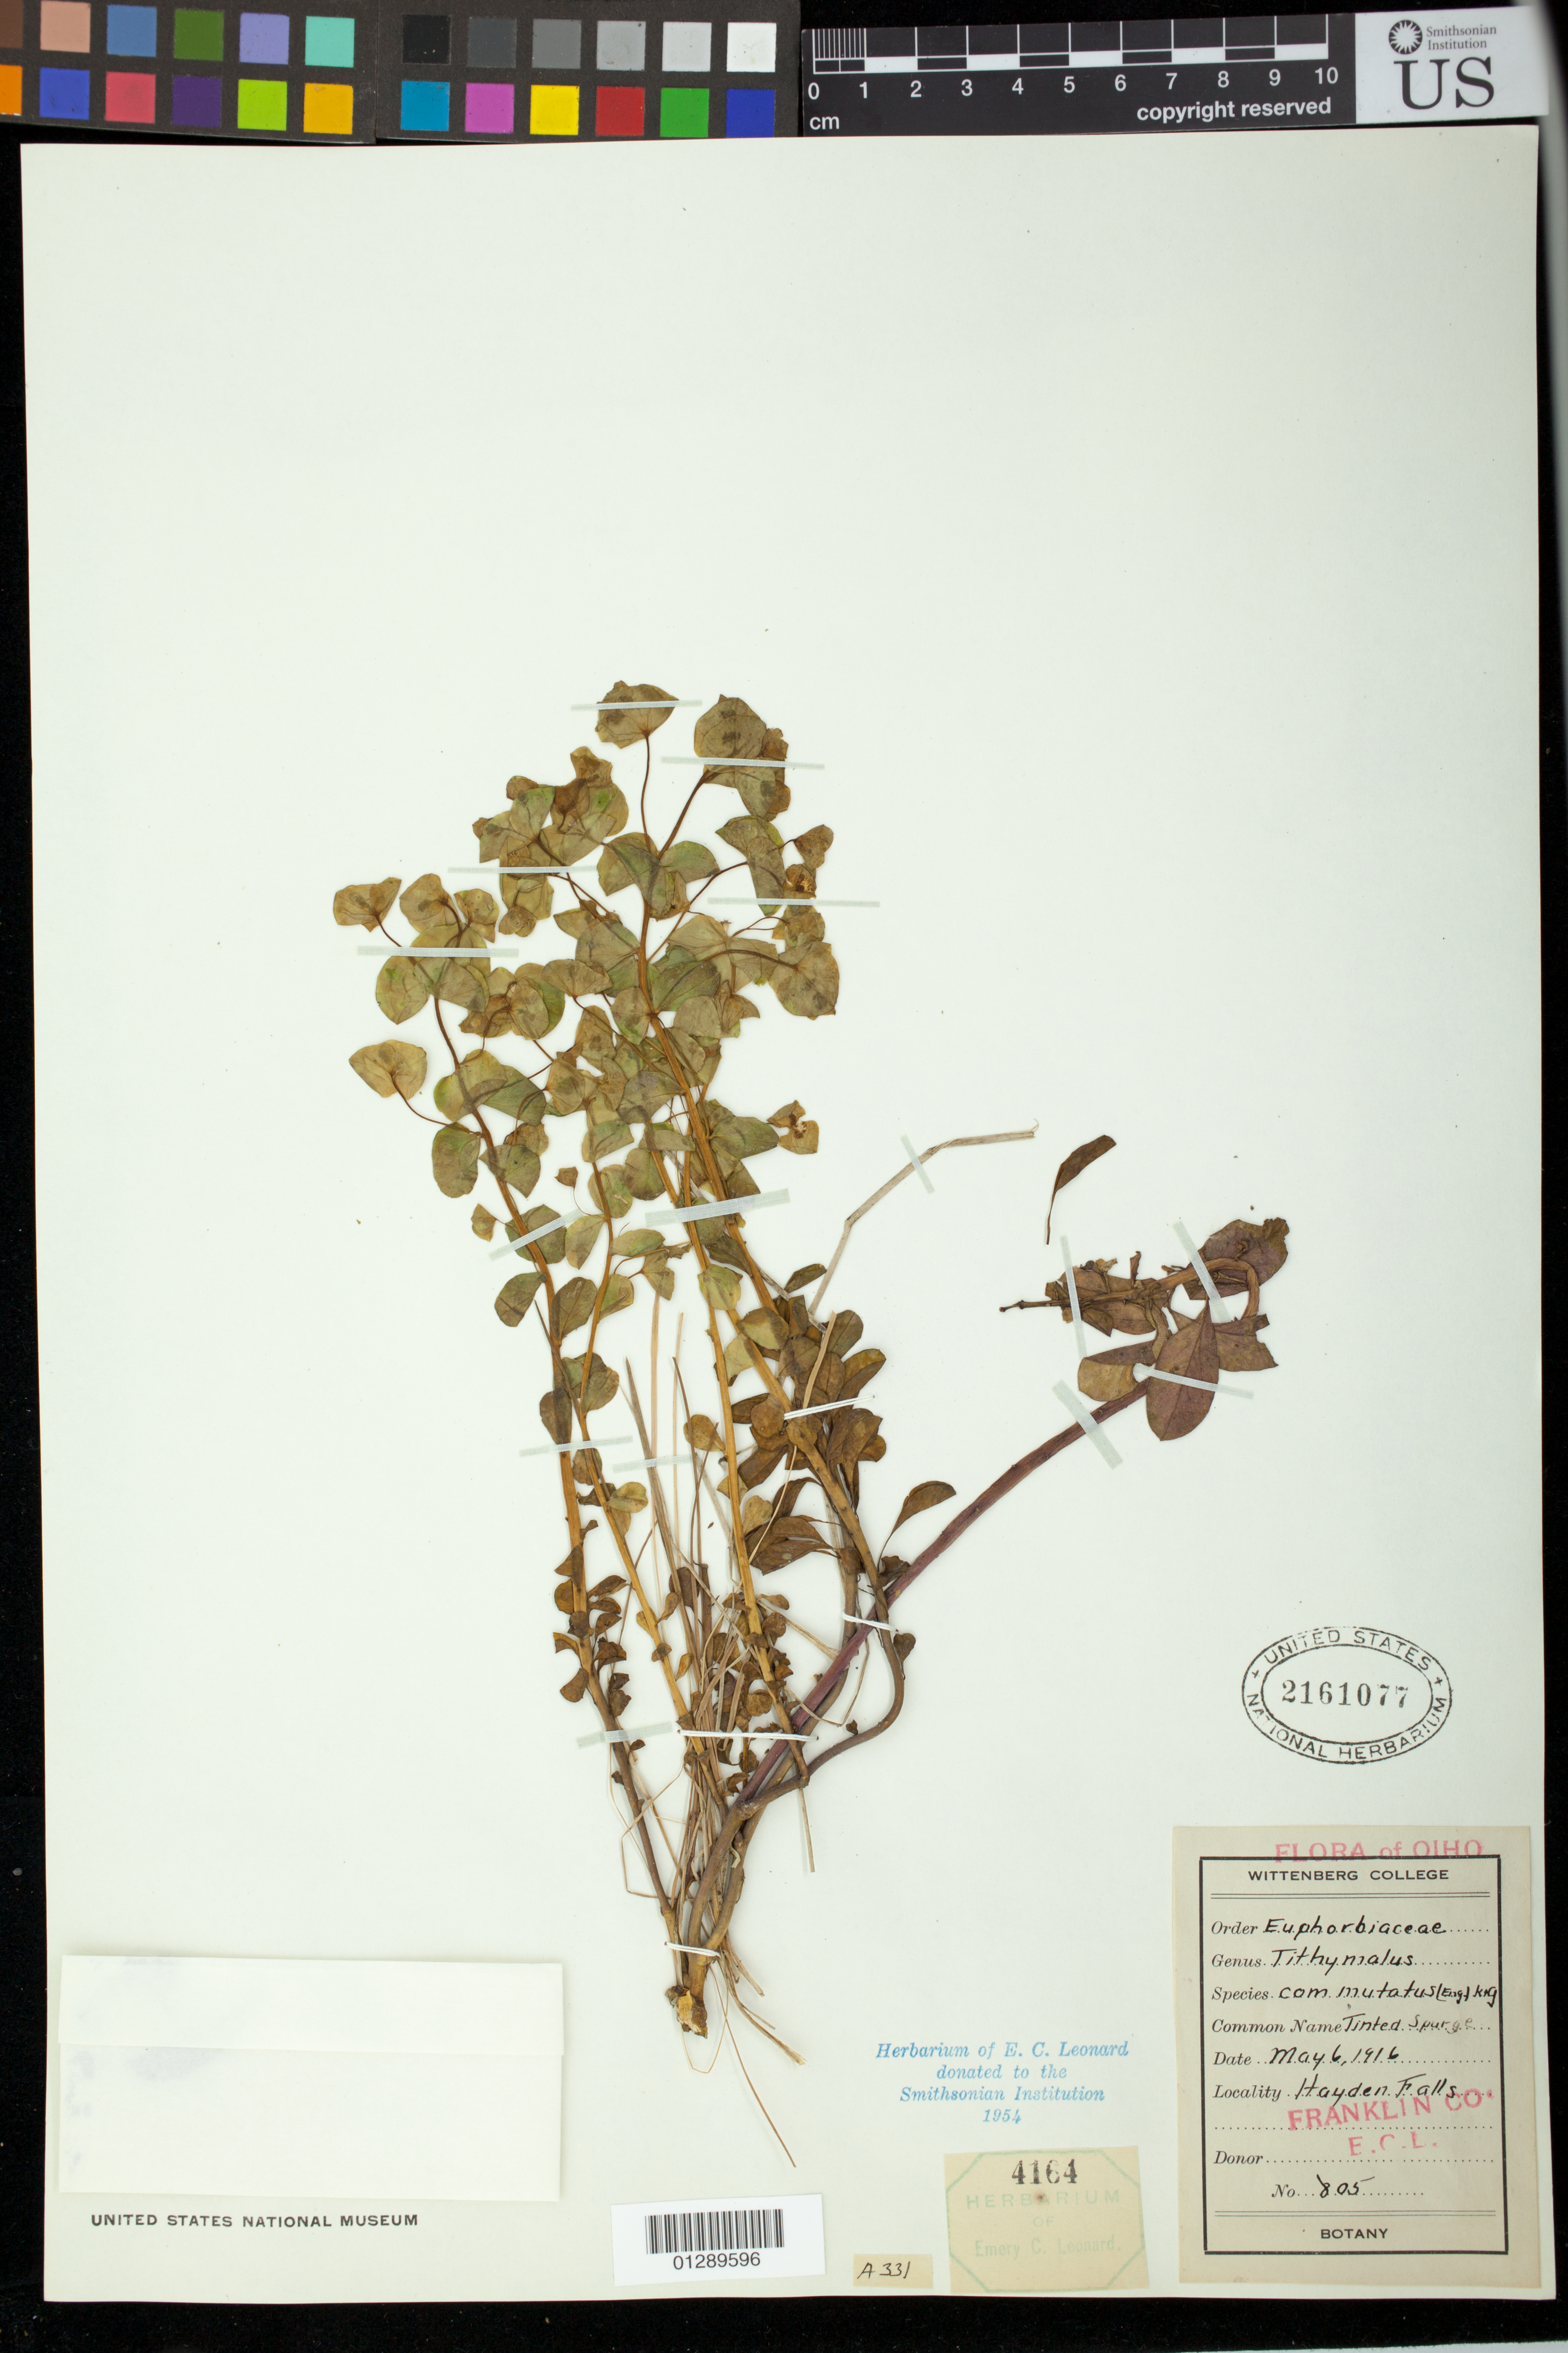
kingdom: Plantae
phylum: Tracheophyta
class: Magnoliopsida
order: Malpighiales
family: Euphorbiaceae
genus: Euphorbia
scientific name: Euphorbia commutata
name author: Engelm. ex A. Gray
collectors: E. C. Leonard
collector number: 805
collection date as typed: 06 May 1916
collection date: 1916-05-06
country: United States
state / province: Ohio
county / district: Franklin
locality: Hayden Falls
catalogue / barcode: US 2161077